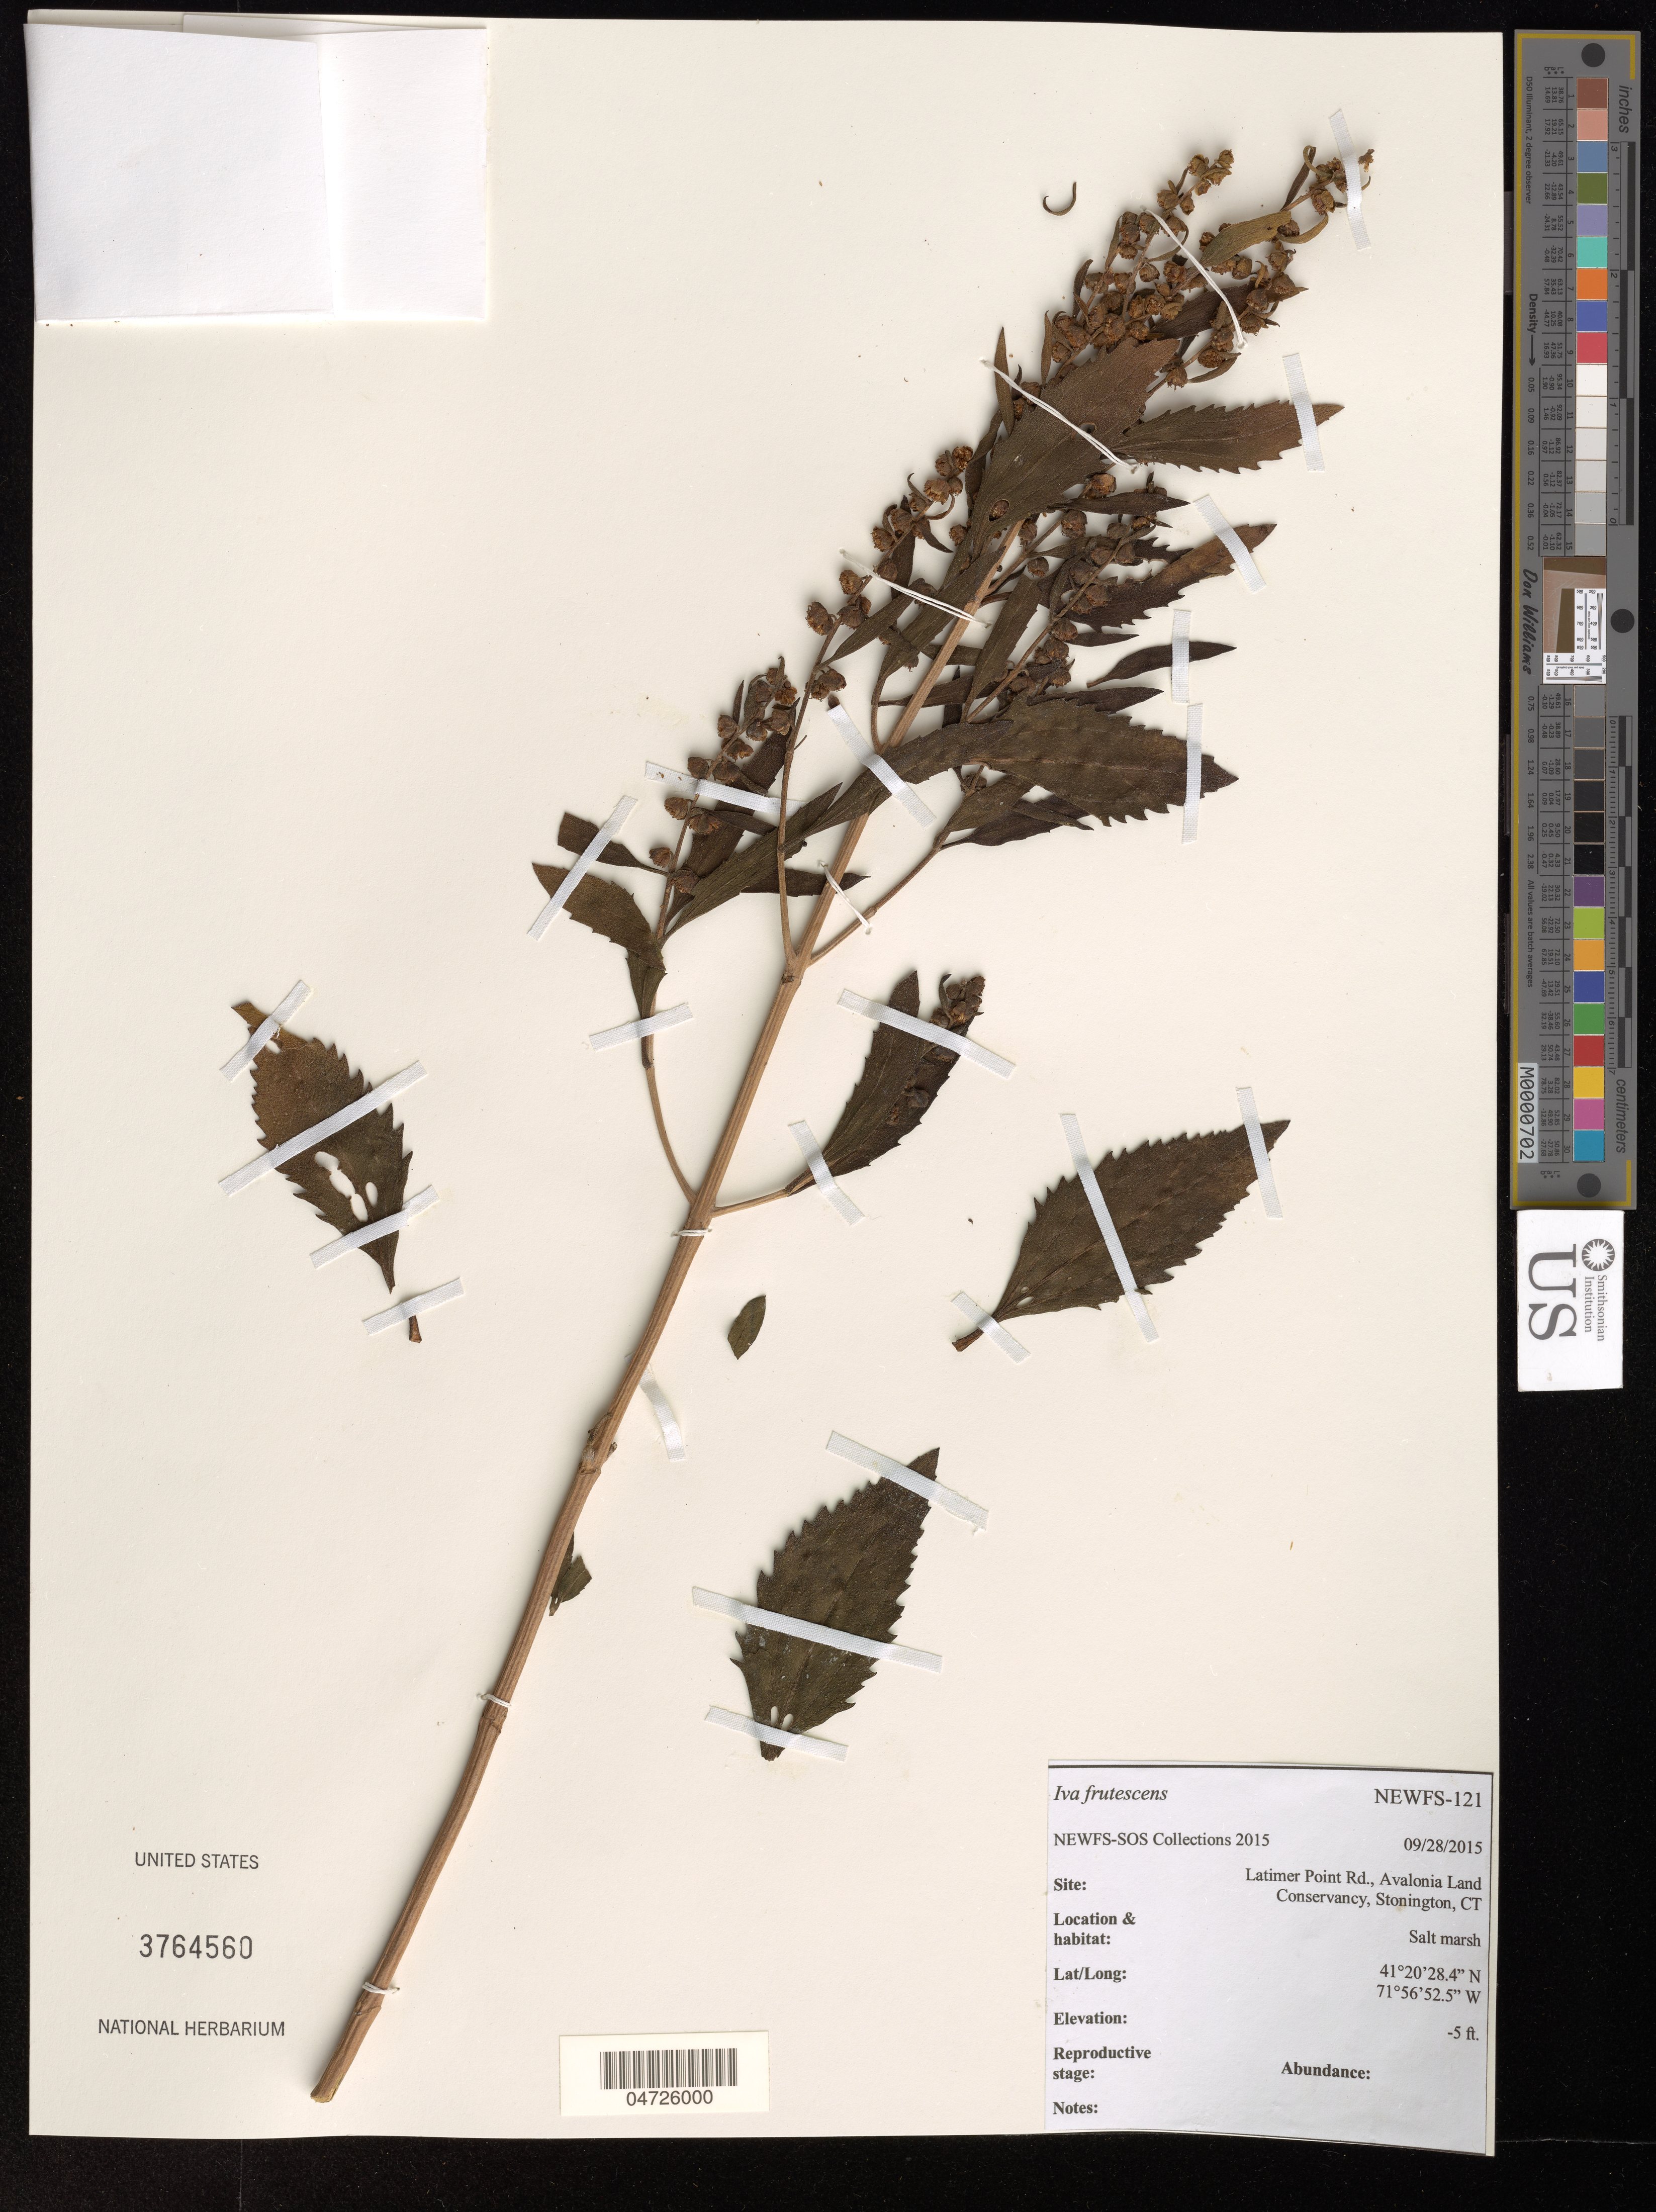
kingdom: Plantae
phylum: Tracheophyta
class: Magnoliopsida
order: Asterales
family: Asteraceae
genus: Iva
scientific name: Iva frutescens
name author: L.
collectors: NEWFS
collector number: NEWFS-121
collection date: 2015-09-28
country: United States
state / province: Connecticut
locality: Latimer Point Rd., Avalonia Land Conservancy, Stonington.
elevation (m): -2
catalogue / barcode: US 3764560